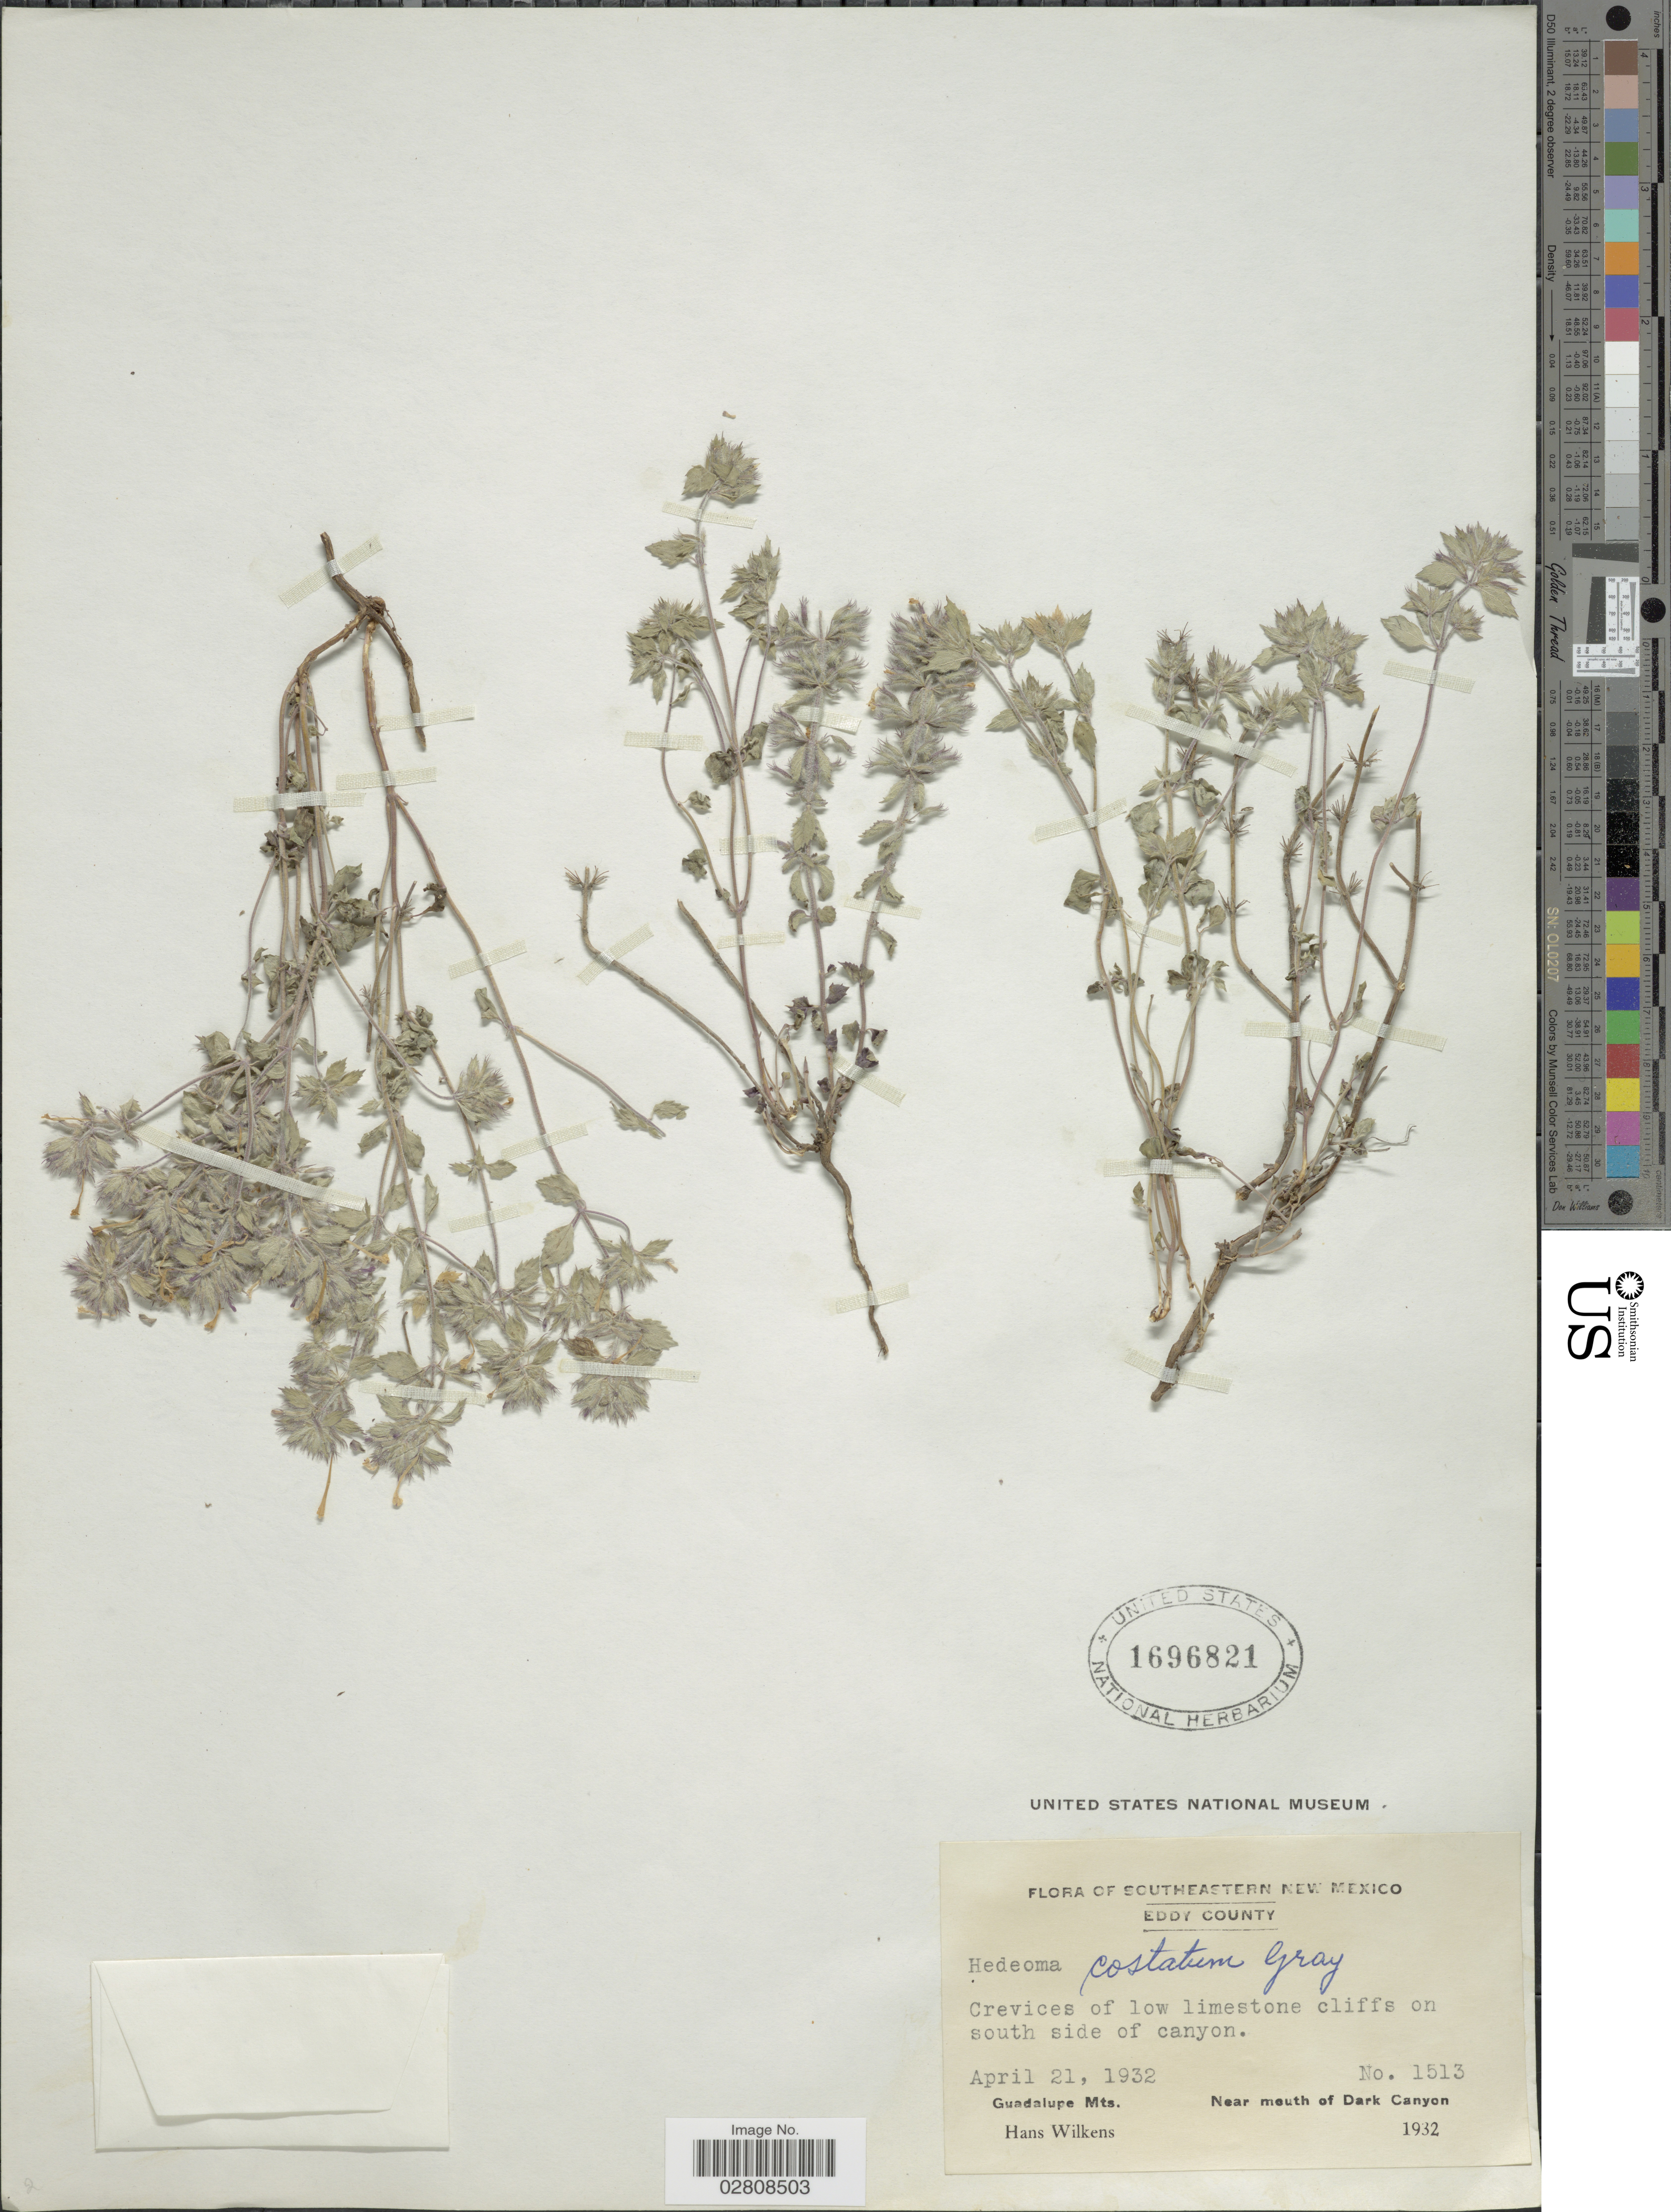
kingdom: Plantae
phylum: Tracheophyta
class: Magnoliopsida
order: Lamiales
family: Lamiaceae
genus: Hedeoma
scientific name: Hedeoma costata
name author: A. Gray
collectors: H. Wilkens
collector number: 1513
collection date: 1932-04-21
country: United States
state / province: New Mexico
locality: Southeastern New Mexico. Eddy County. Crevices of low limestone cliffs on southside of canyon. Guadalupe Mts. Near mouth of Dark Canyon.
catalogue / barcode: US 1696821